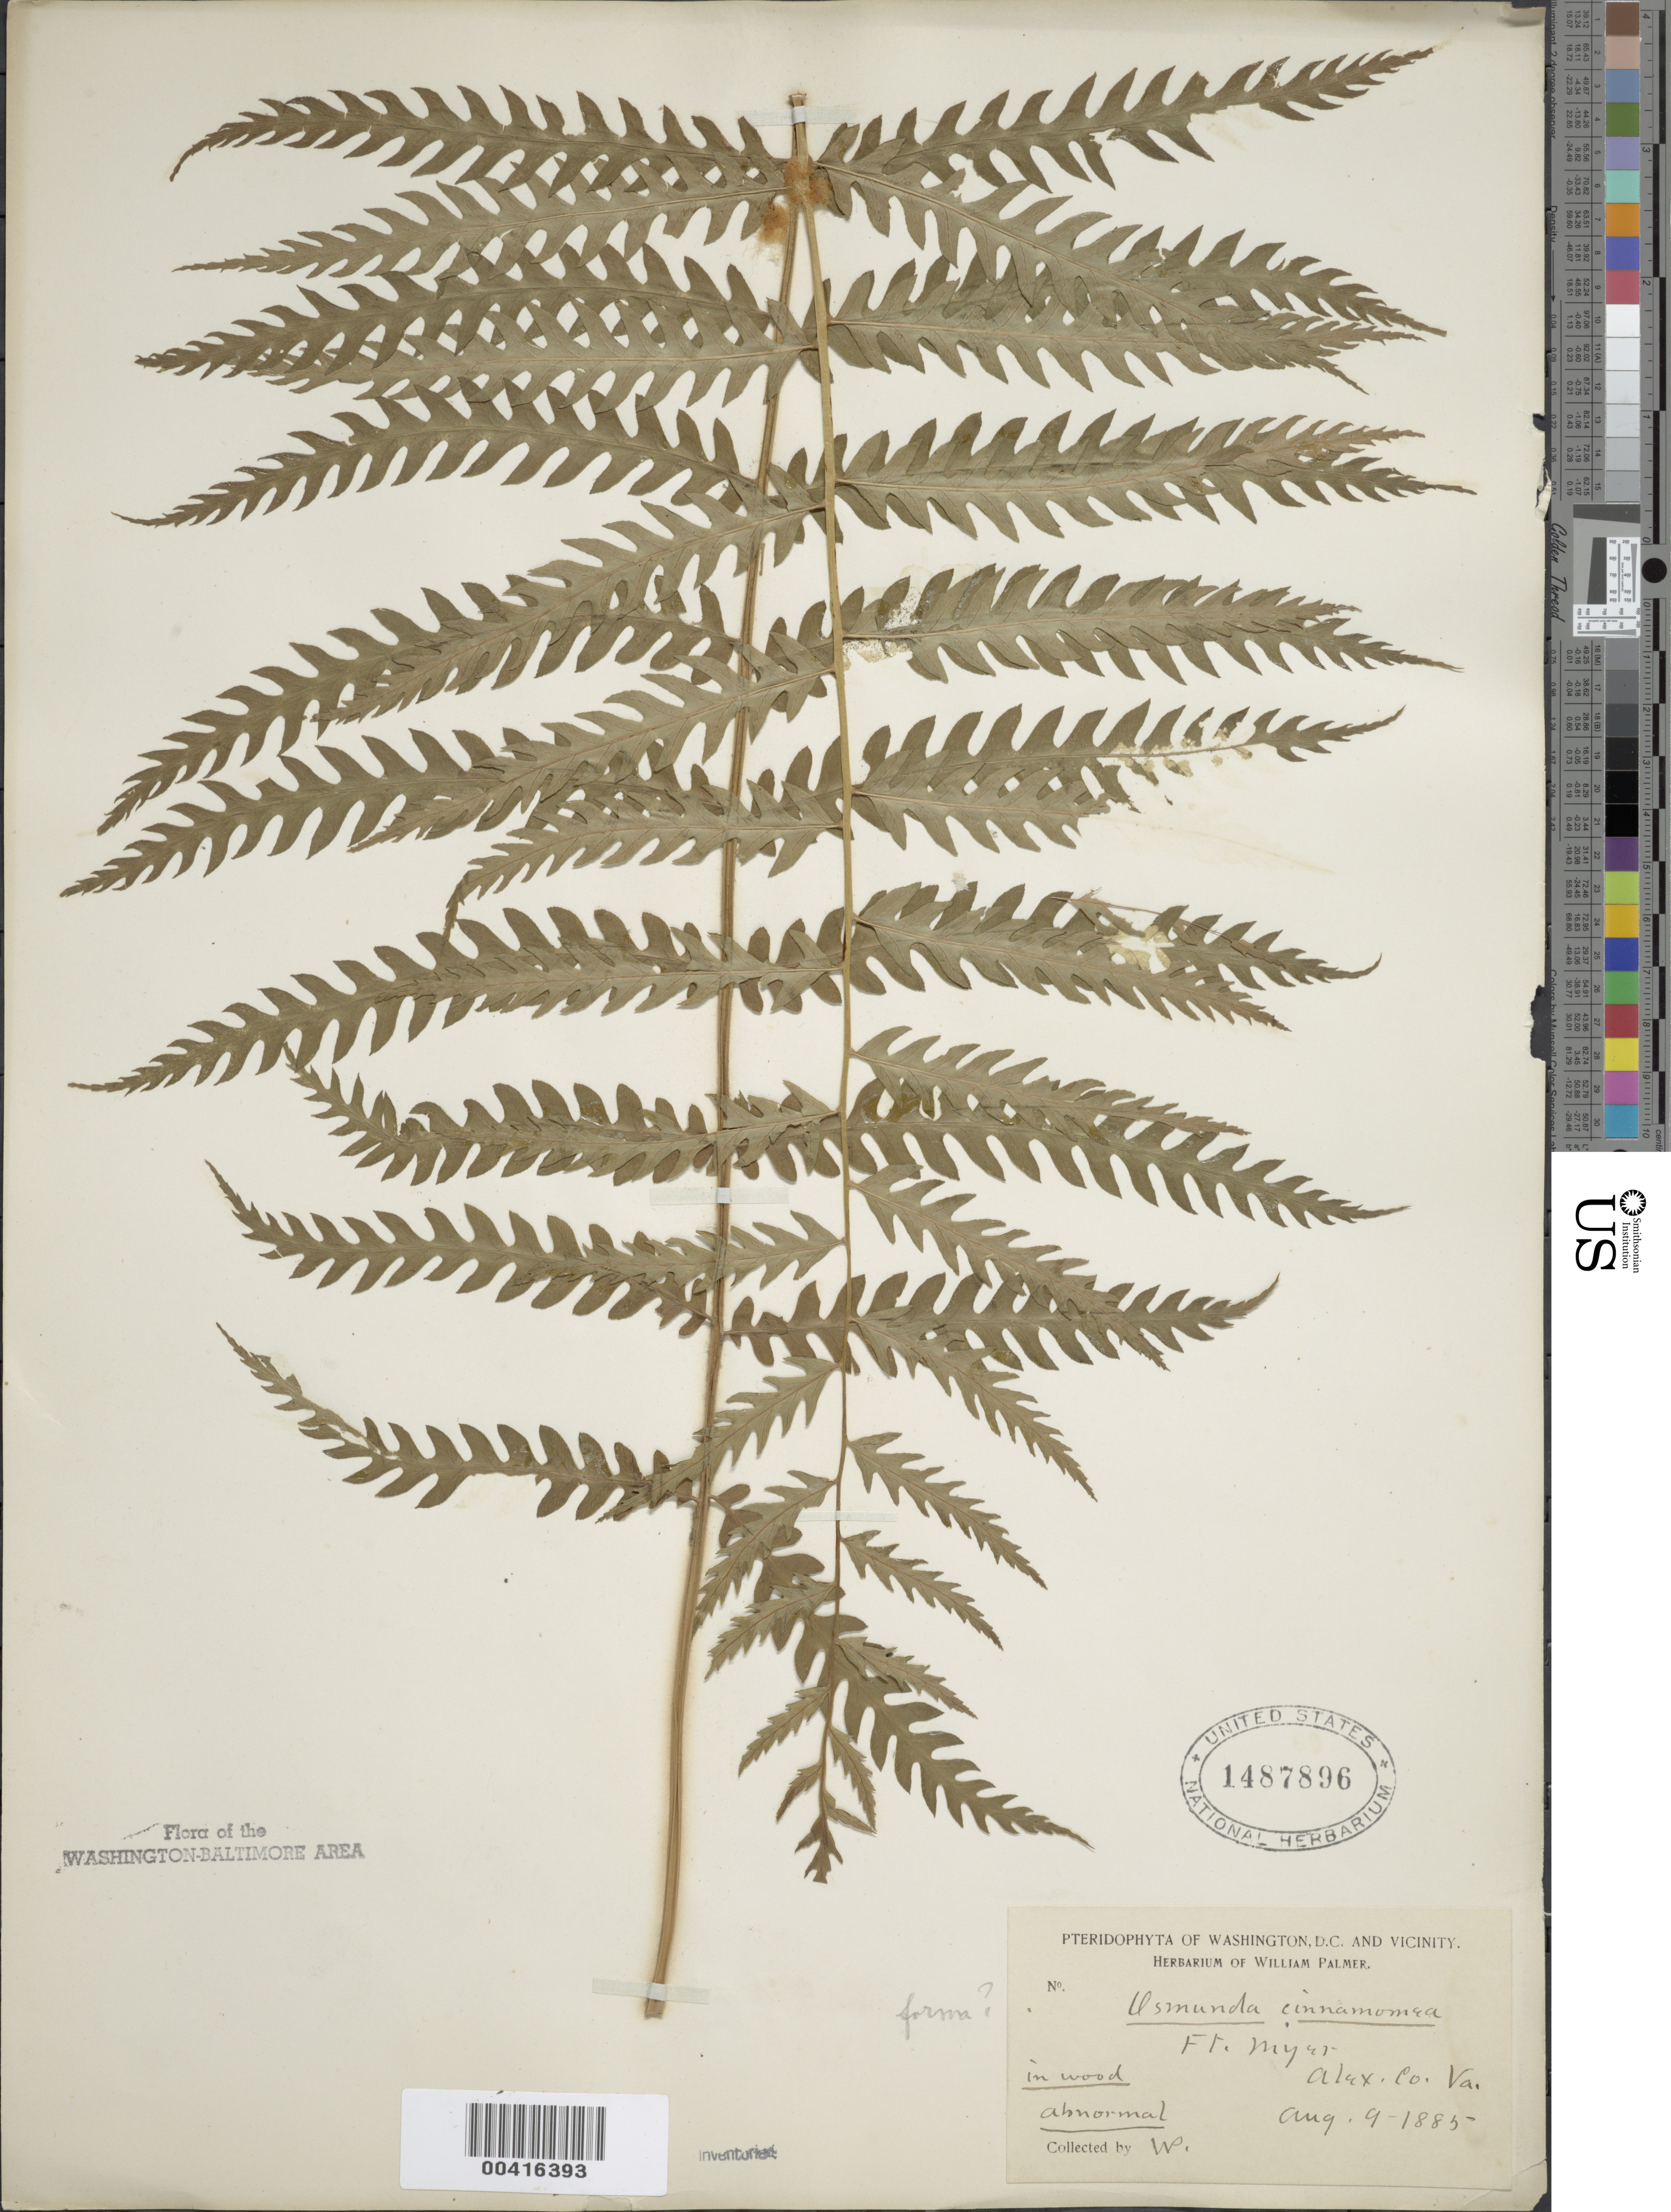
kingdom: Plantae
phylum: Tracheophyta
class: Polypodiopsida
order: Osmundales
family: Osmundaceae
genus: Osmundastrum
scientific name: Osmundastrum cinnamomeum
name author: (L.) C. Presl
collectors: W. Palmer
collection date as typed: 09 Aug 1885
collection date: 1885-08-09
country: United States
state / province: Virginia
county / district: Arlington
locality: Fort Myers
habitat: Woods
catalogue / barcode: US 1487896